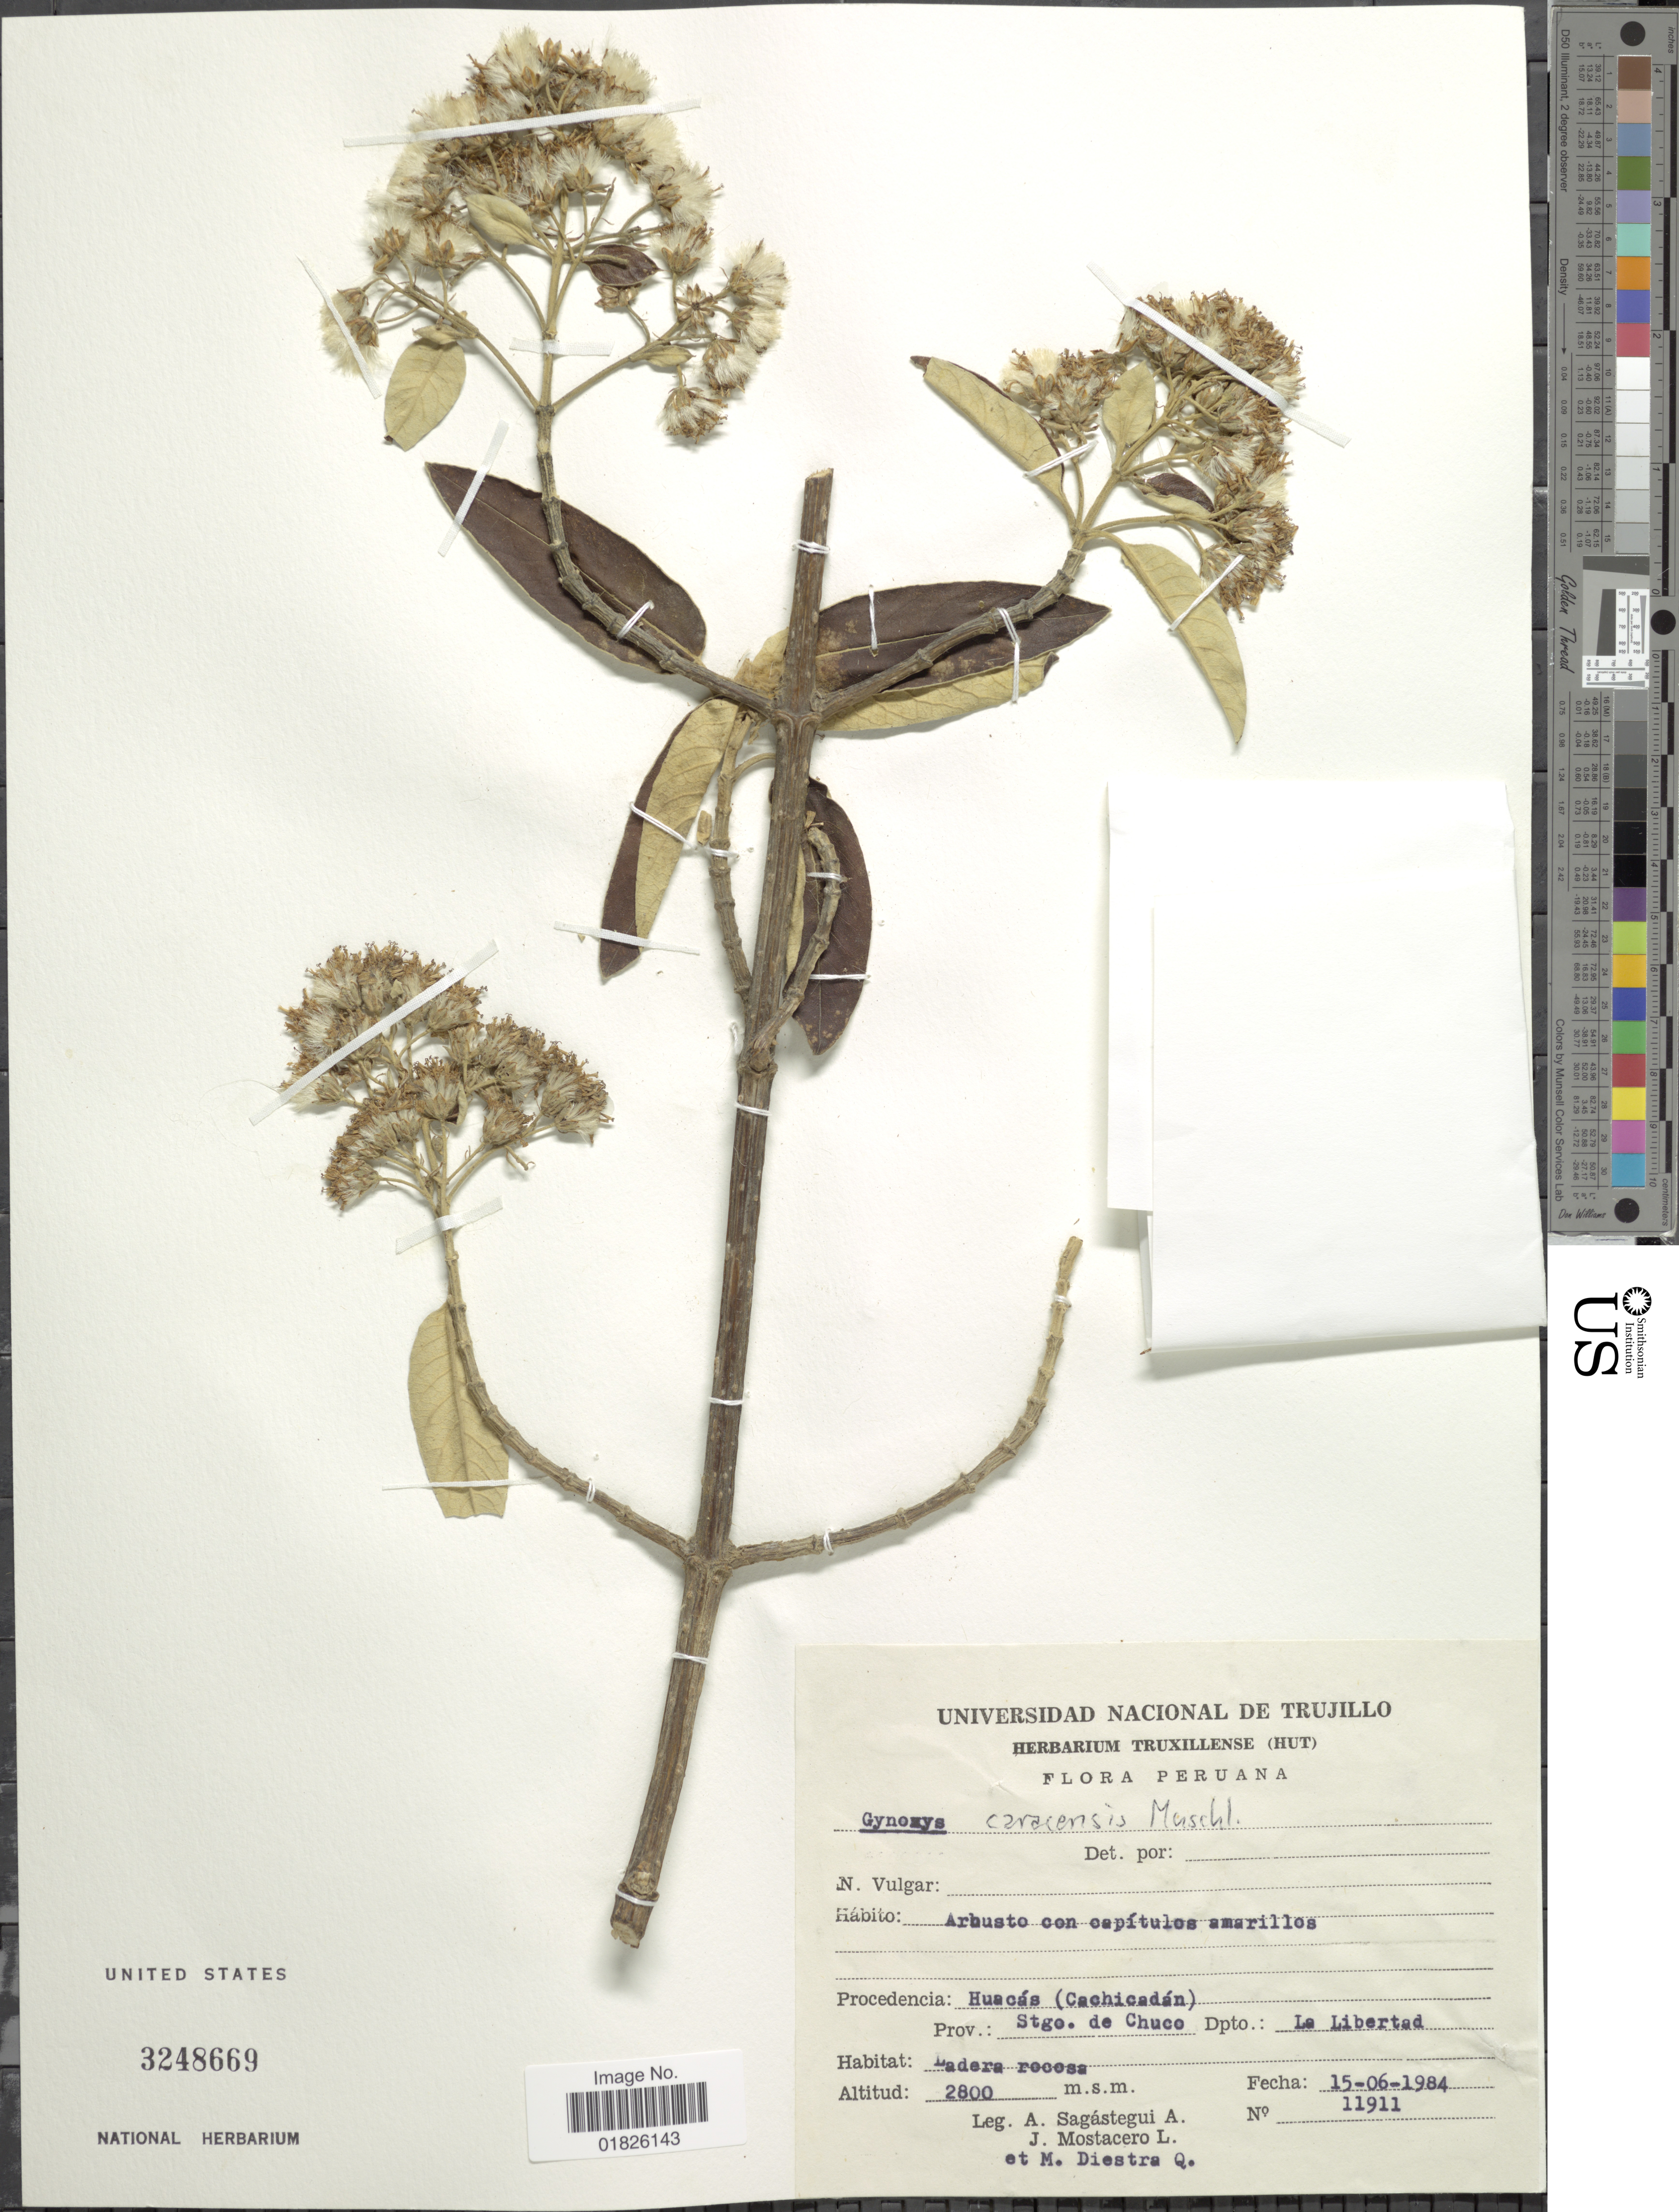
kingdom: Plantae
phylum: Tracheophyta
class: Magnoliopsida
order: Asterales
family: Asteraceae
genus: Gynoxys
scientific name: Gynoxys caracensis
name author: Muschl.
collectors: A. Sagástegui A., J. Mostacero L. & M. Diestra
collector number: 11911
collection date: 1984-06-15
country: Peru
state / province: La Libertad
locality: Huacas (cachicadan) Prov. Stgo. de Chuco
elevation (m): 2800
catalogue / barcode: US 3248669